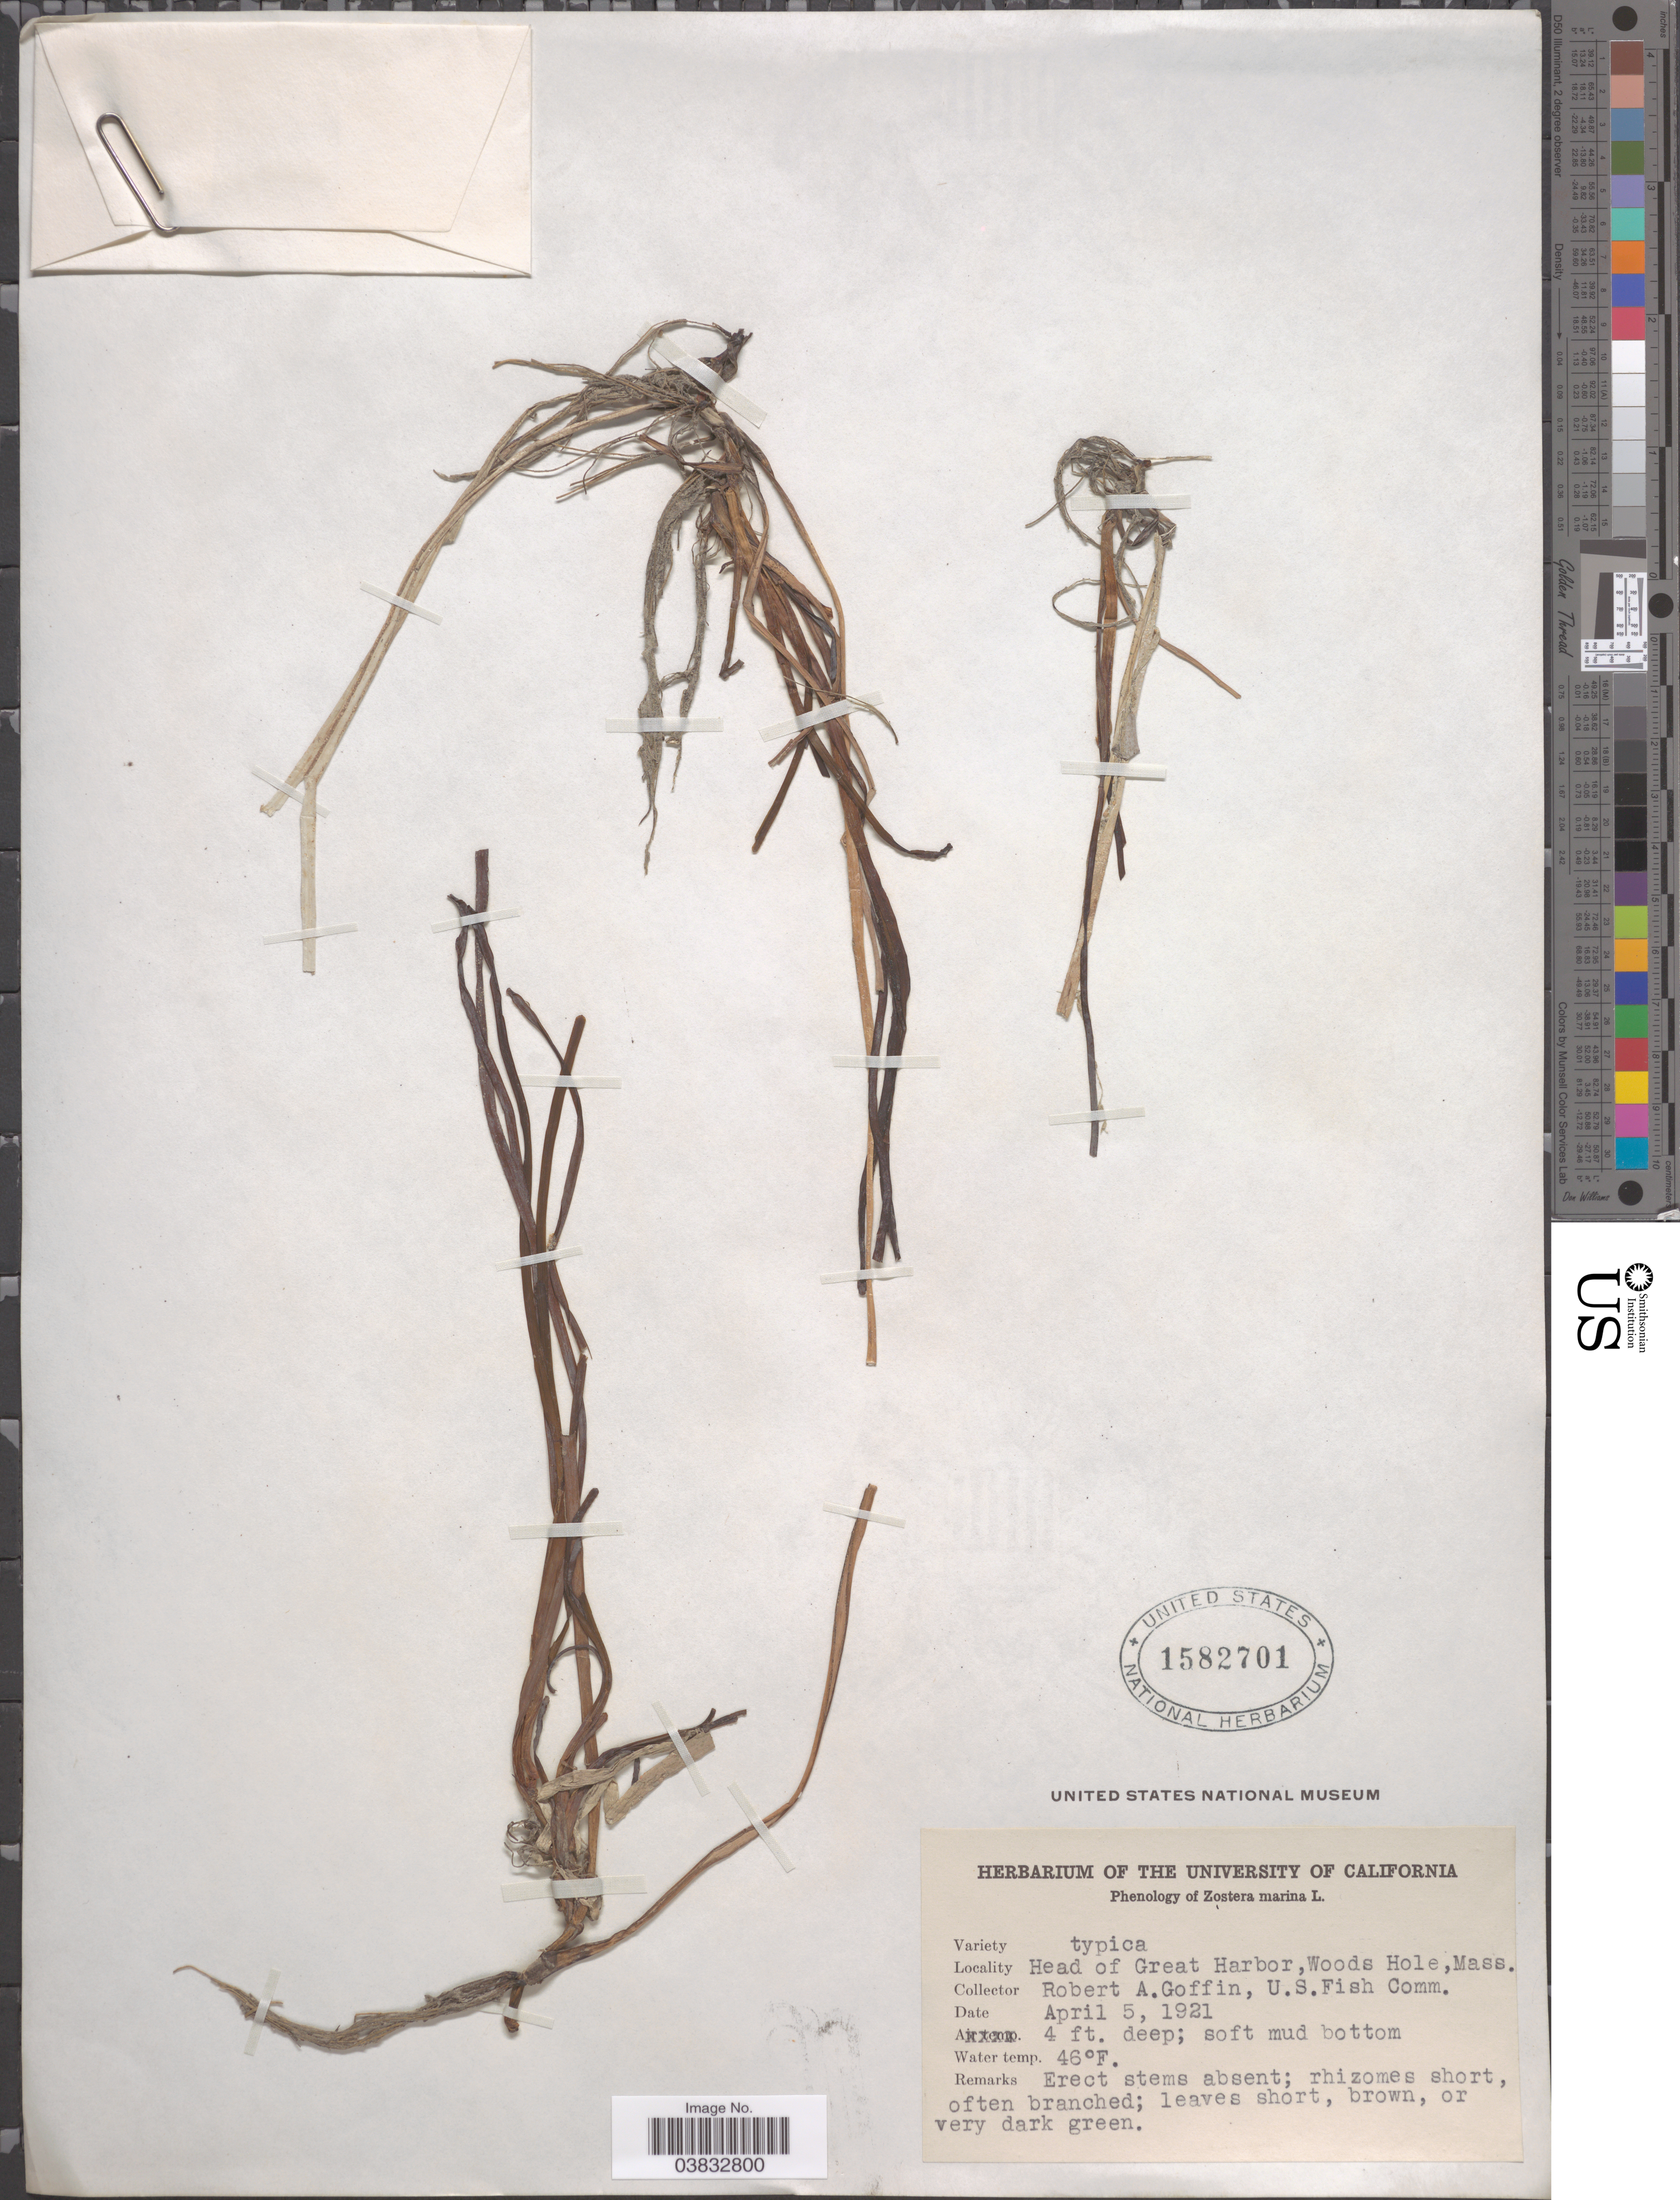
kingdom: Plantae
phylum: Tracheophyta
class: Liliopsida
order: Alismatales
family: Zosteraceae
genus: Zostera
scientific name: Zostera marina var. typica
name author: L.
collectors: R. Goffin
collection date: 1921-04-05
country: United States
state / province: Massachusetts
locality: Head of Great Harbor, Woods Hole.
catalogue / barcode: US 1582701